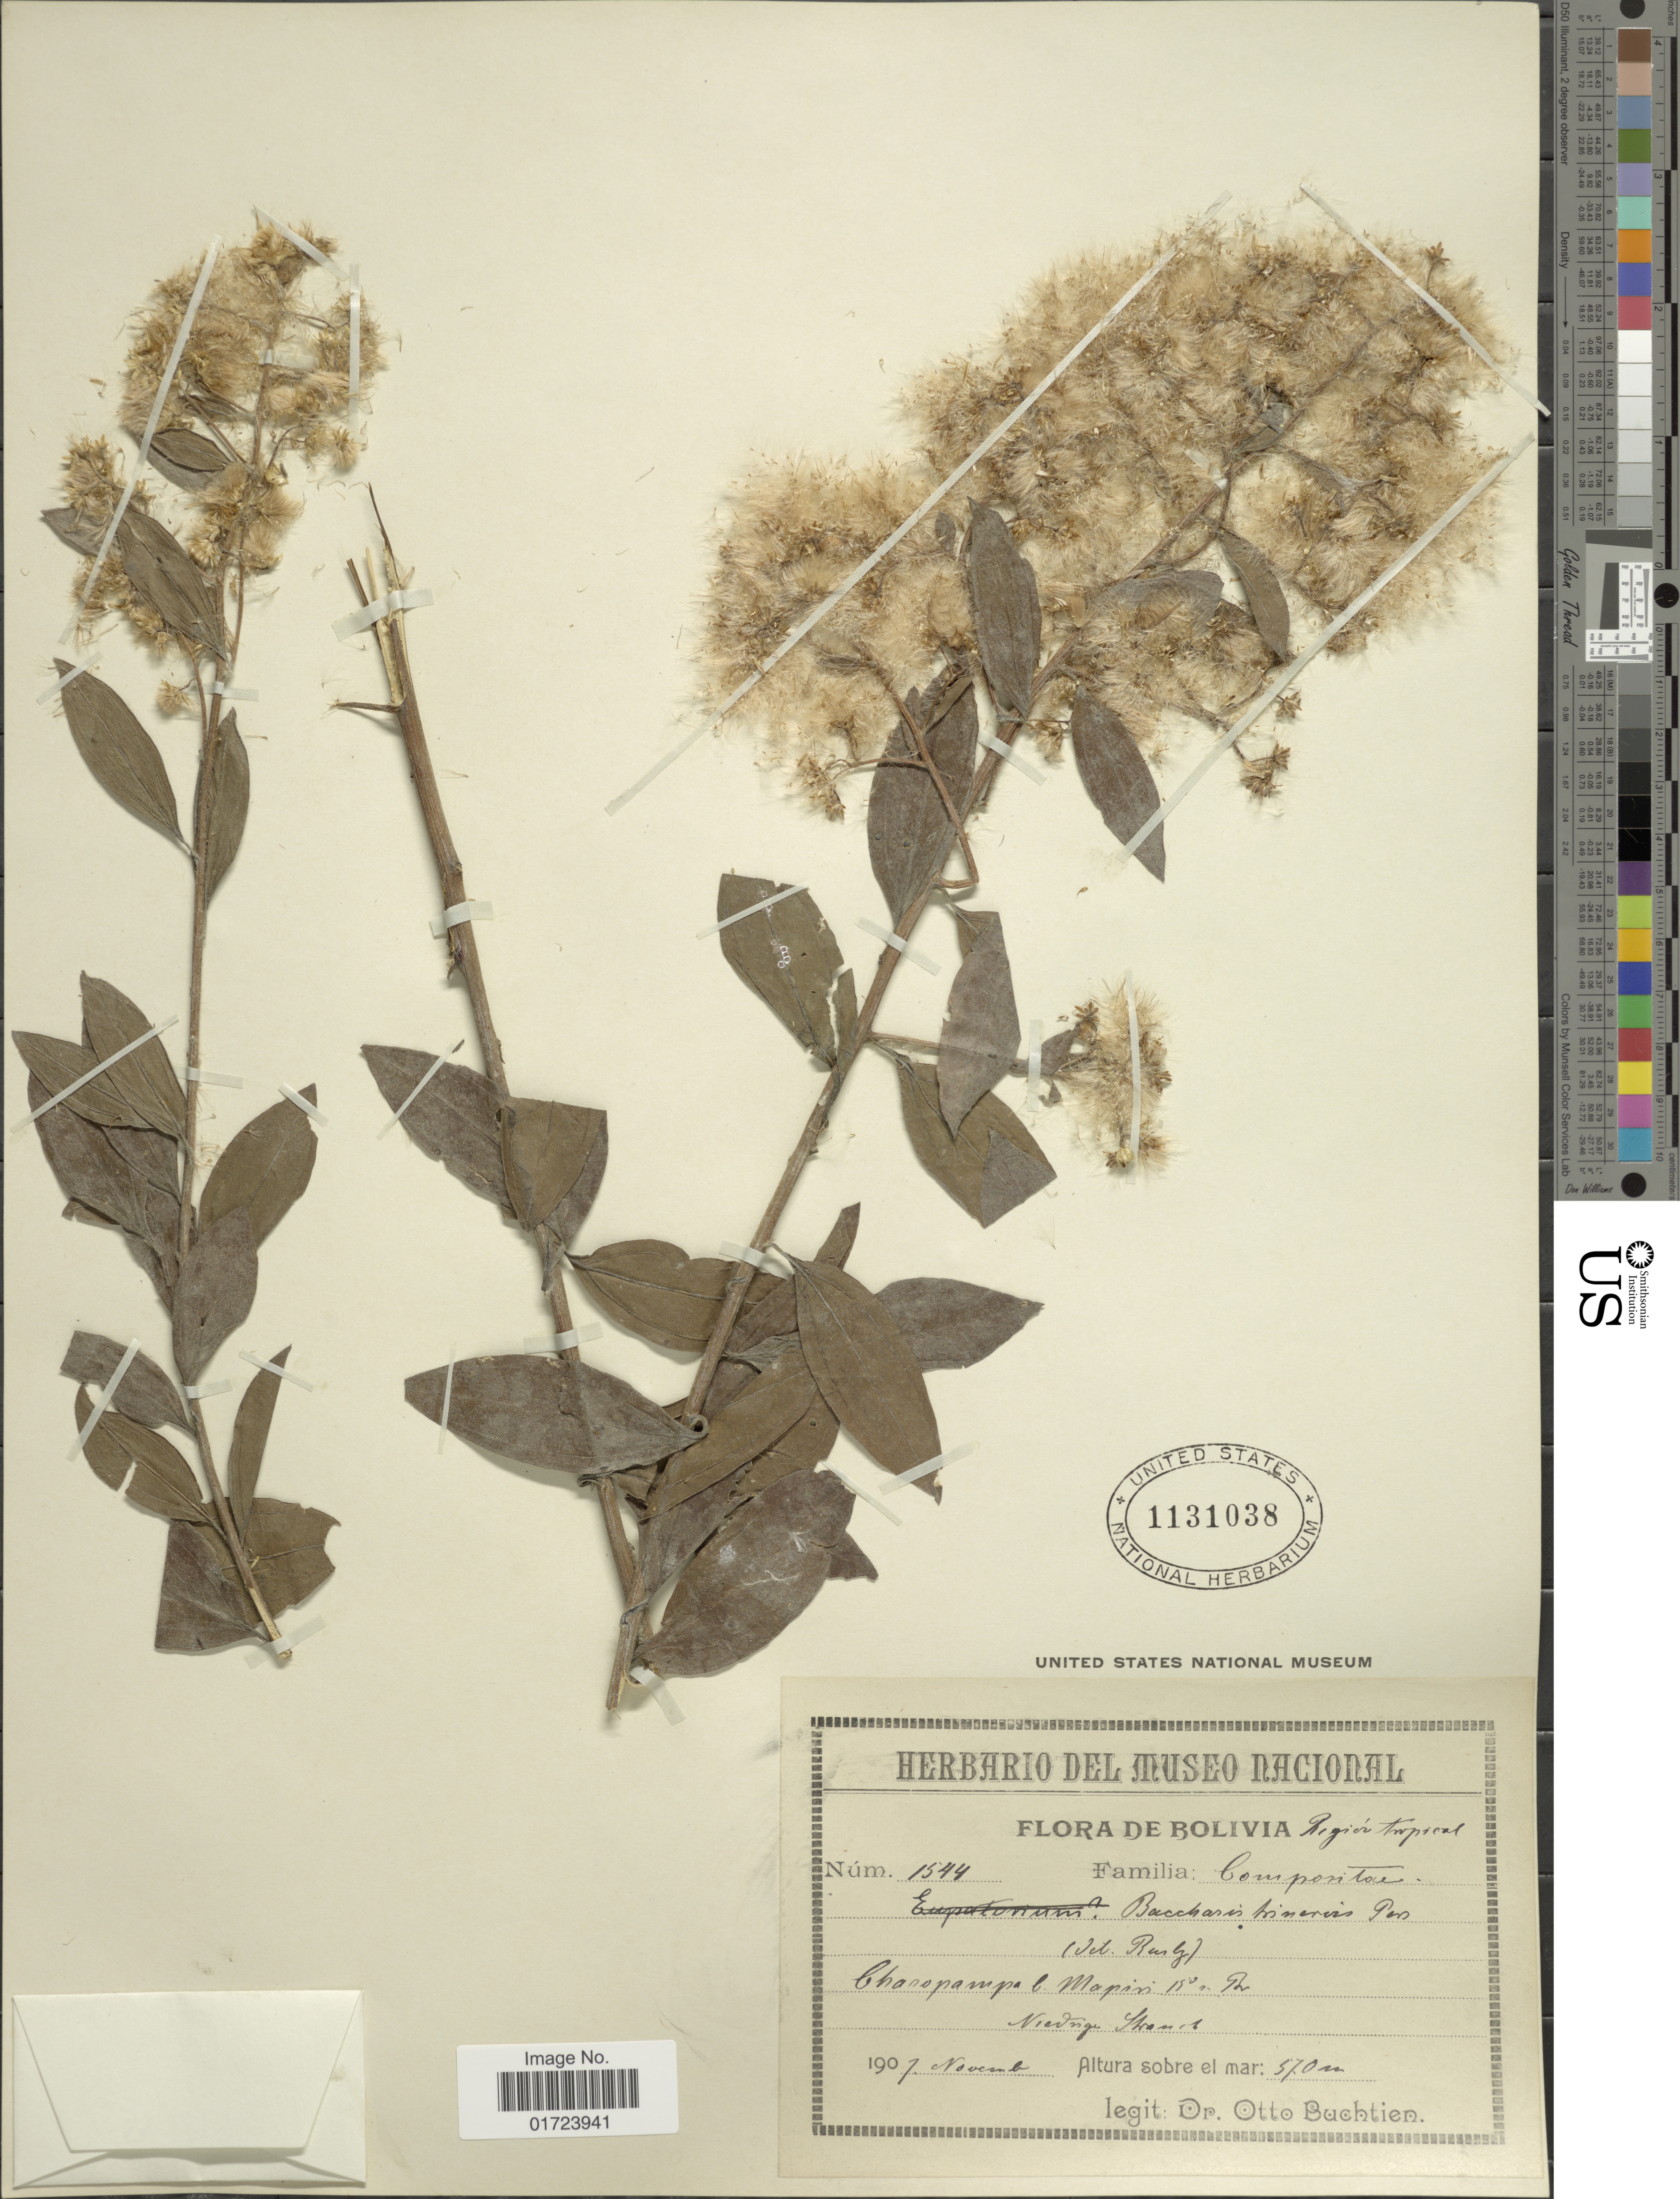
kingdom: Plantae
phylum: Tracheophyta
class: Magnoliopsida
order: Asterales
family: Asteraceae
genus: Baccharis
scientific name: Baccharis trinervis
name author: (Lam.) Pers.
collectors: O. Buchtien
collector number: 1544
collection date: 1907-11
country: Bolivia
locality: Bolivia, Region tropical. Charopampa b. Mapiri.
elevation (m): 570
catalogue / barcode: US 1131038